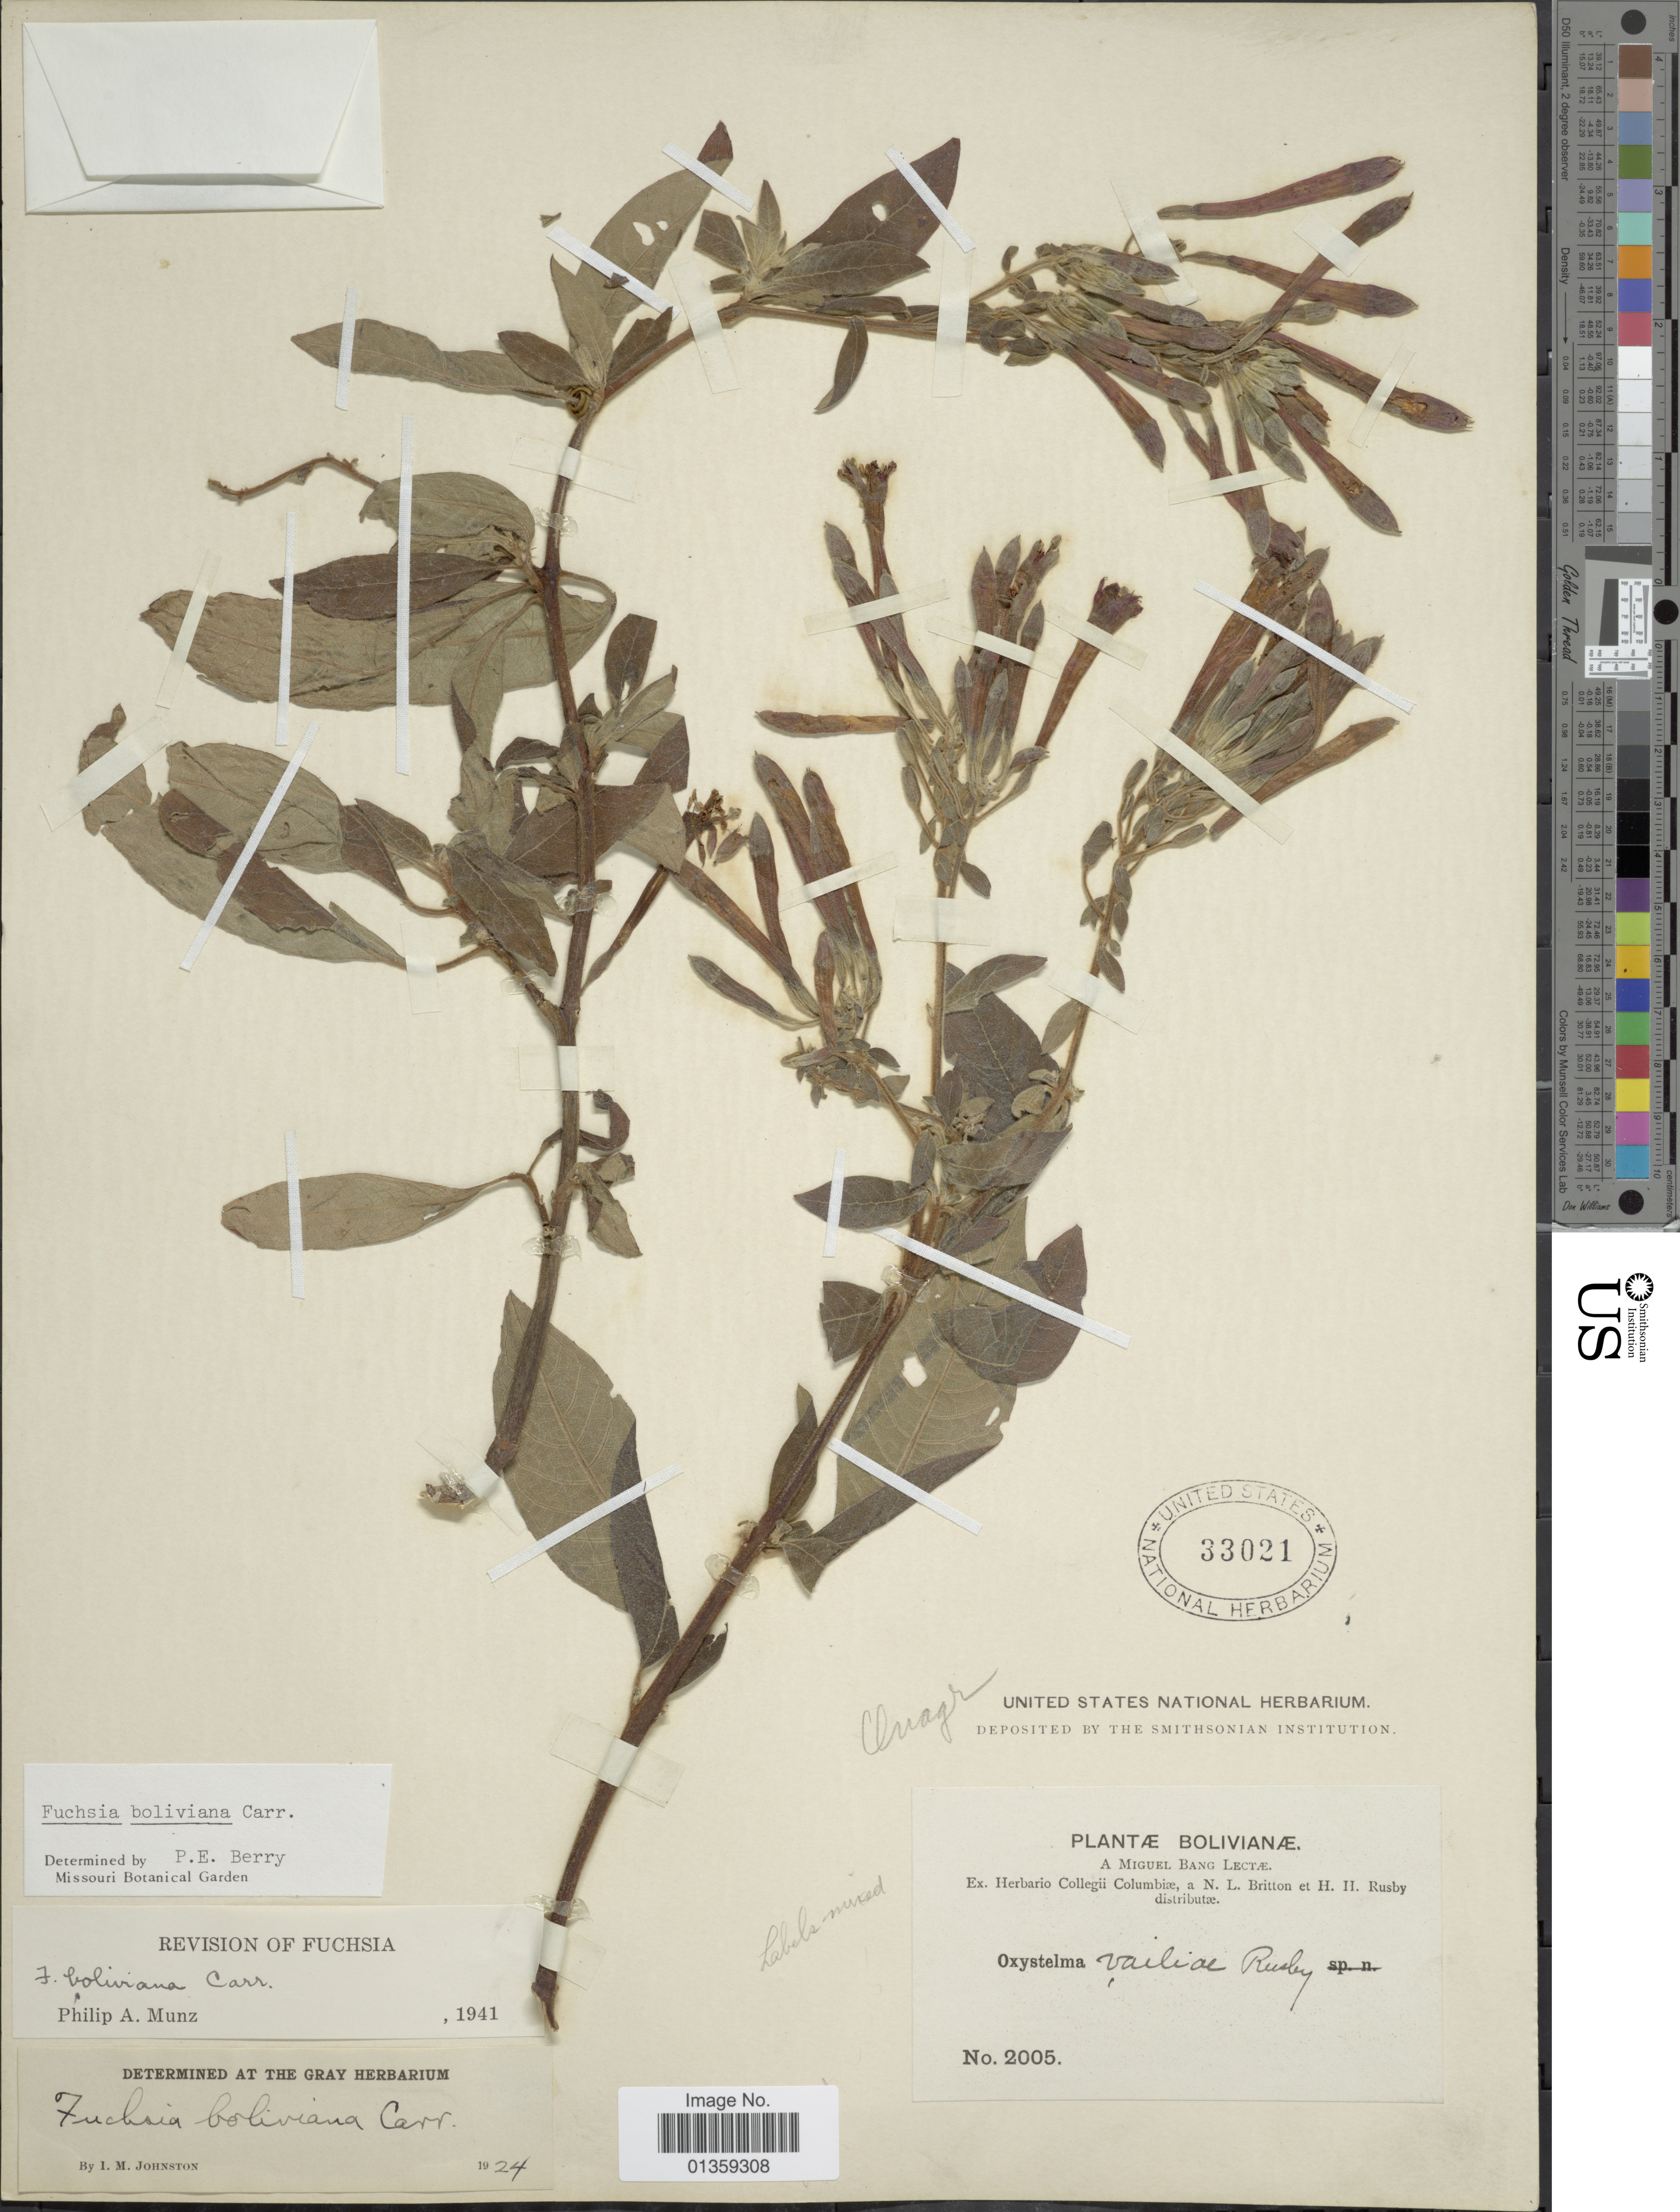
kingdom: Plantae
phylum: Tracheophyta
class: Magnoliopsida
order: Myrtales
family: Onagraceae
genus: Fuchsia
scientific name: Fuchsia boliviana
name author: Carrière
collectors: M. Bang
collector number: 2005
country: Bolivia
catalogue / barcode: US 33021